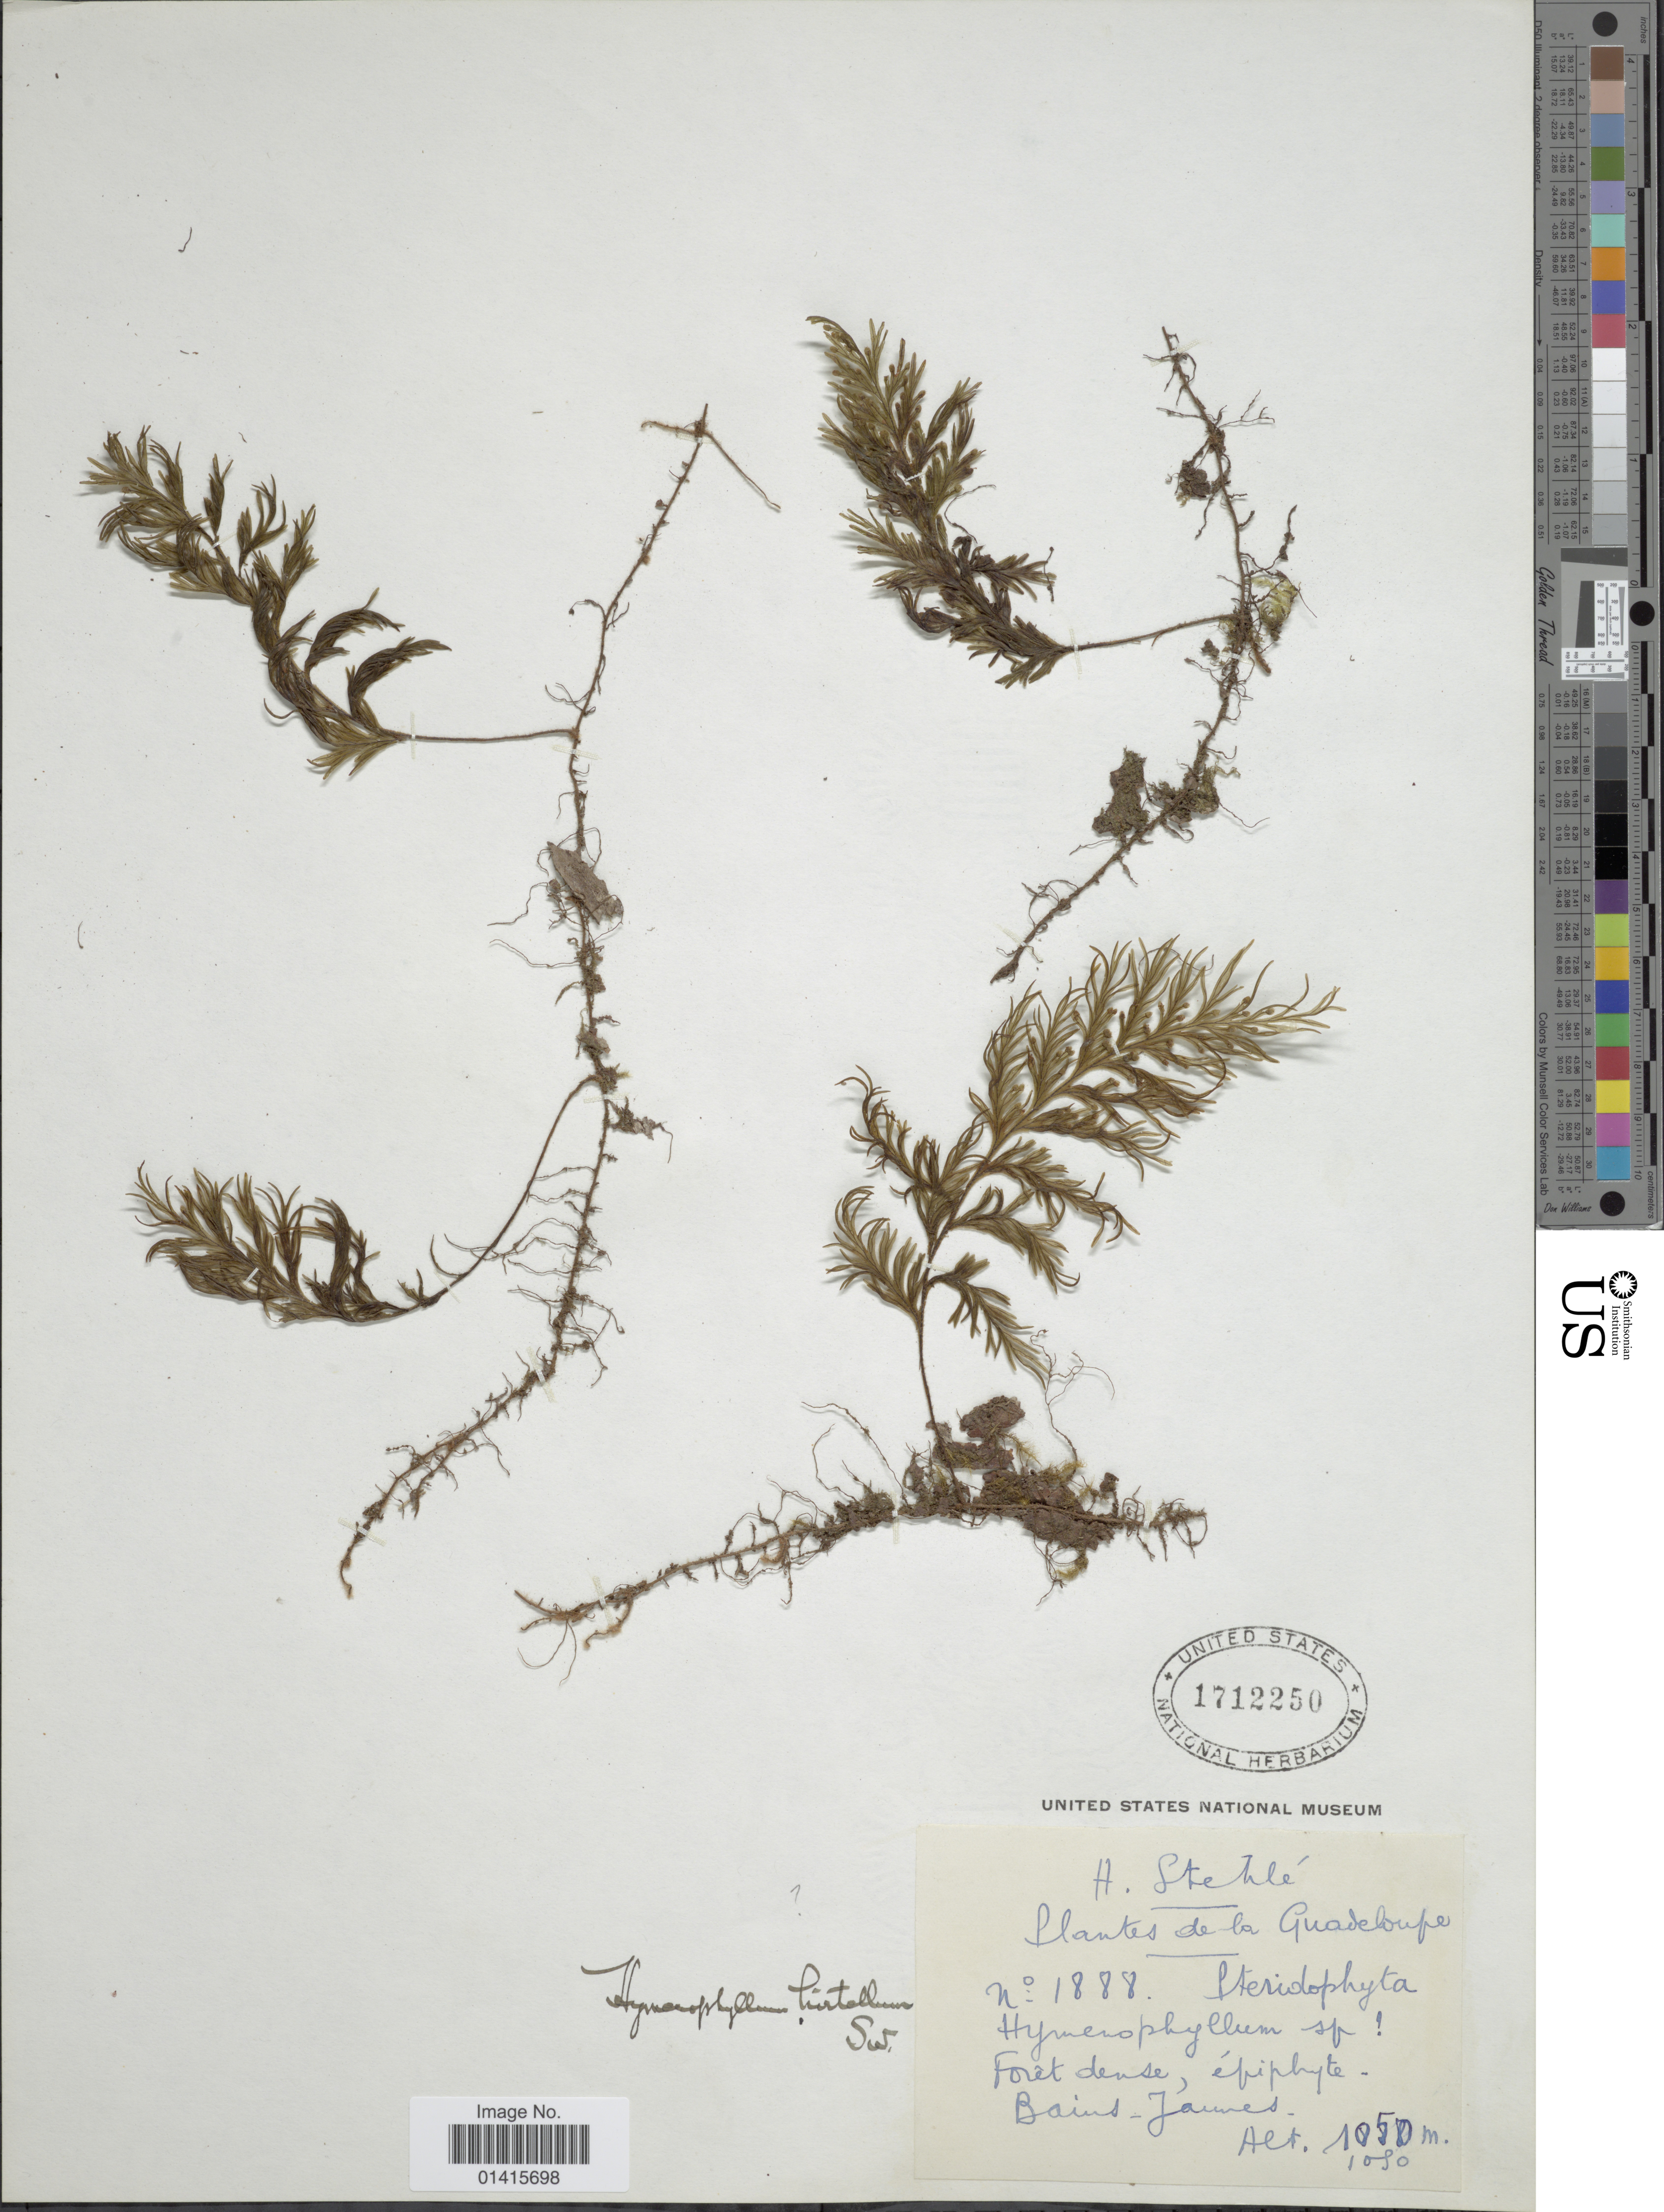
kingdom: Plantae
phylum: Tracheophyta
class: Polypodiopsida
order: Hymenophyllales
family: Hymenophyllaceae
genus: Hymenophyllum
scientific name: Hymenophyllum sp.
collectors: H. Stehlé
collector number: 1888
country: Guadeloupe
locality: Bains-Jaunes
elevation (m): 1050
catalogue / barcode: US 1712250